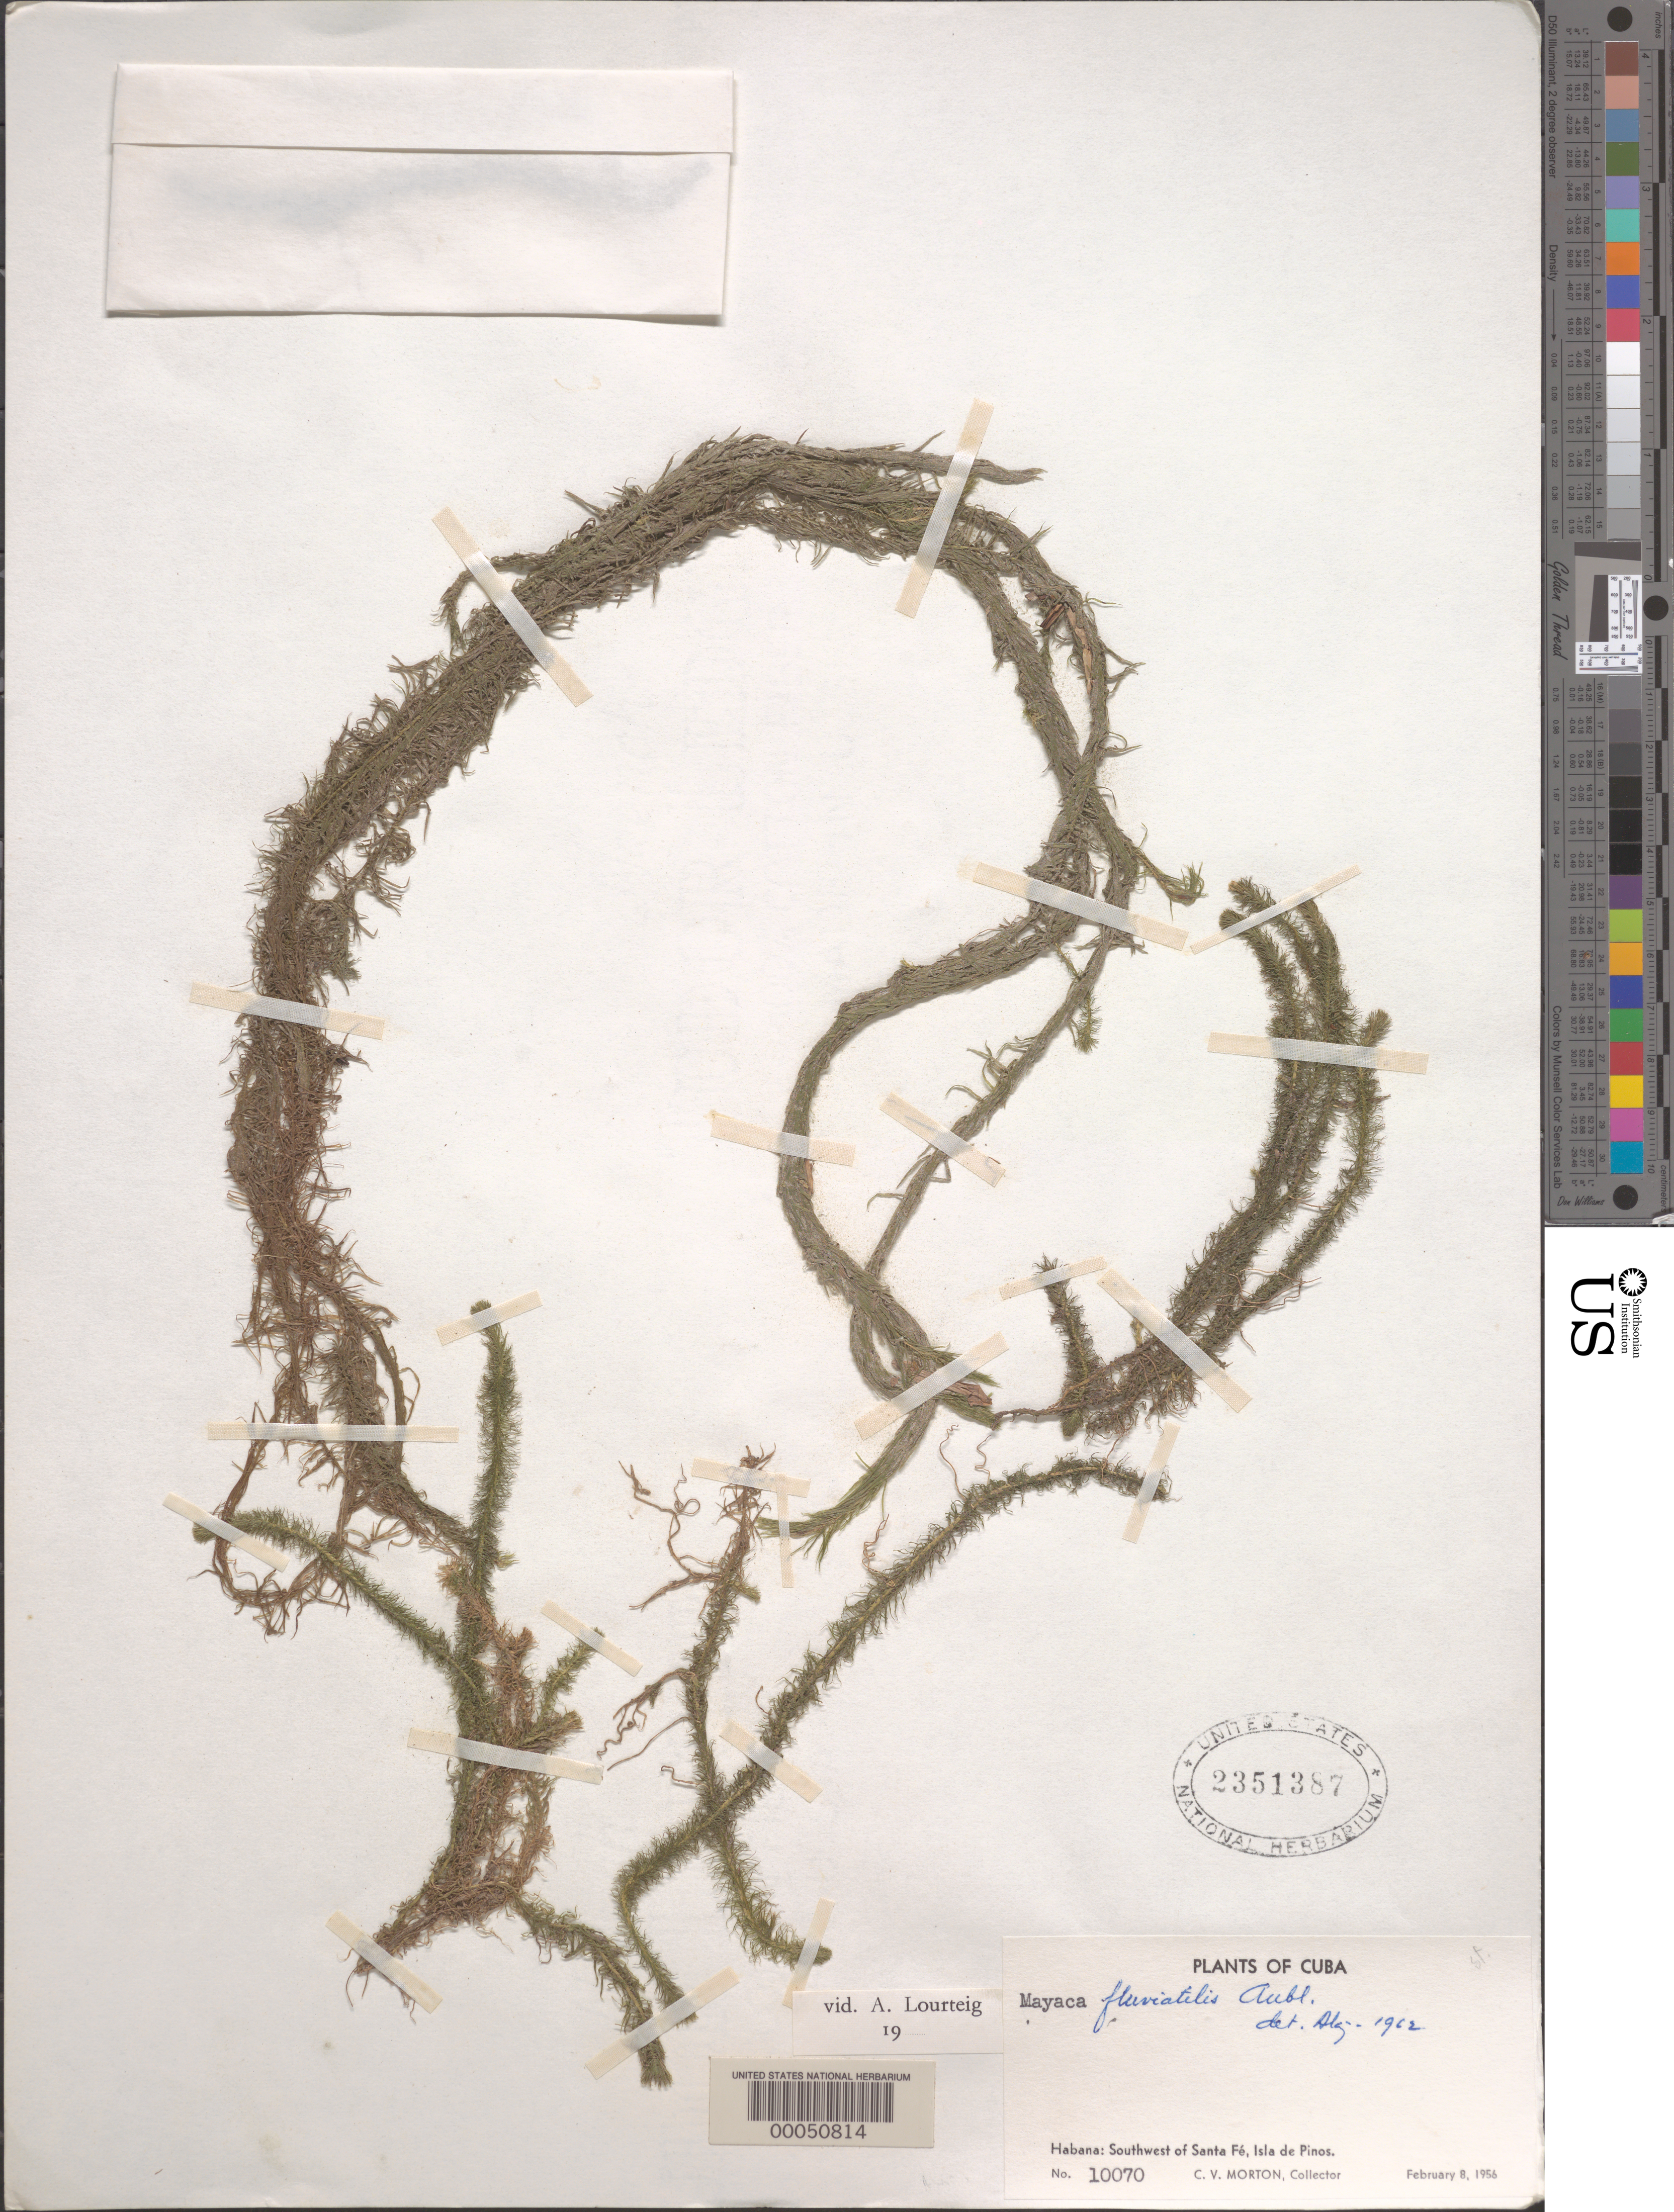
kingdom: Plantae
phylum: Tracheophyta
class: Liliopsida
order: Poales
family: Mayacaceae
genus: Mayaca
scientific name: Mayaca fluviatilis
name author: Aubl.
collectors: C. V. Morton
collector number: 10070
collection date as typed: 08 Feb 1956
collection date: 1956-02-08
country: Cuba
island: Greater Antilles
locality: Santa Fe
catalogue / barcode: US 2351387